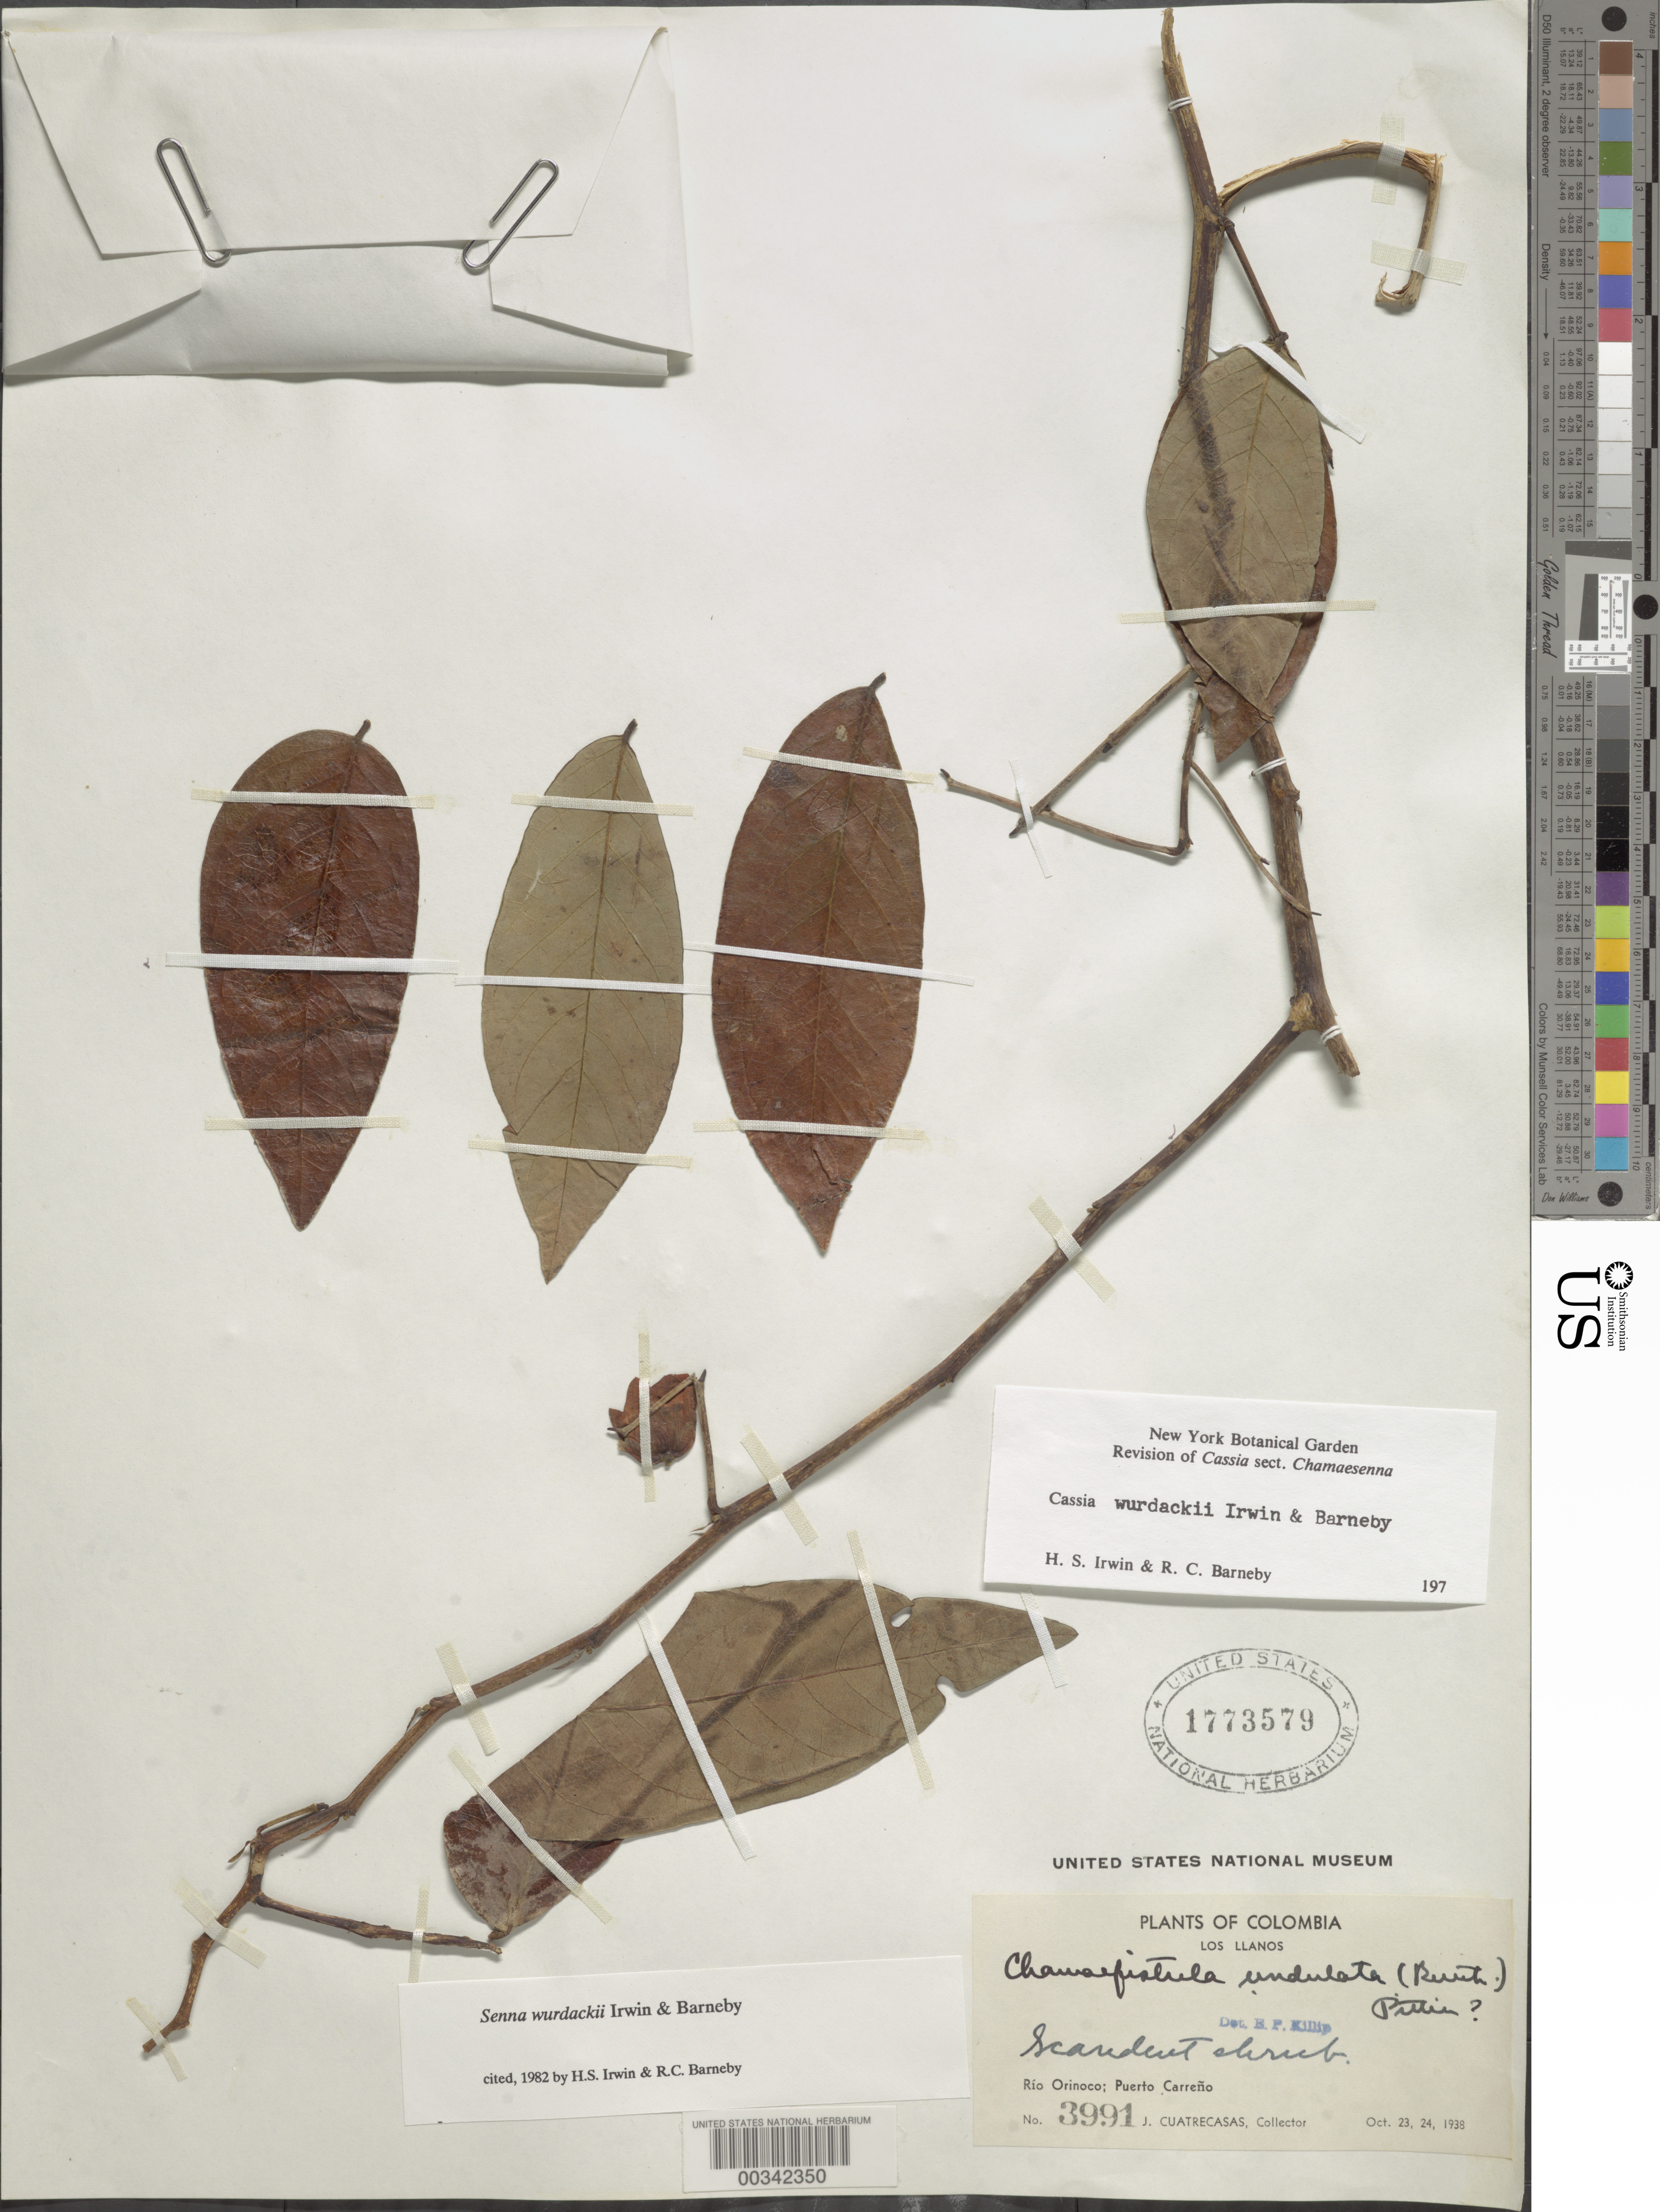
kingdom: Plantae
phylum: Tracheophyta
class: Magnoliopsida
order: Fabales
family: Fabaceae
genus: Senna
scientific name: Senna wurdackii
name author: H.S. Irwin & Barneby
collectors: J. Cuatrecasas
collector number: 3991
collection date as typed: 23 Oct 1938 and 24 Oct 1938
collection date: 1938-10-23,1938-10-24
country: Colombia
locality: Rio Orinoco; Puerto Carreno; los Llanos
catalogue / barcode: US 1773579